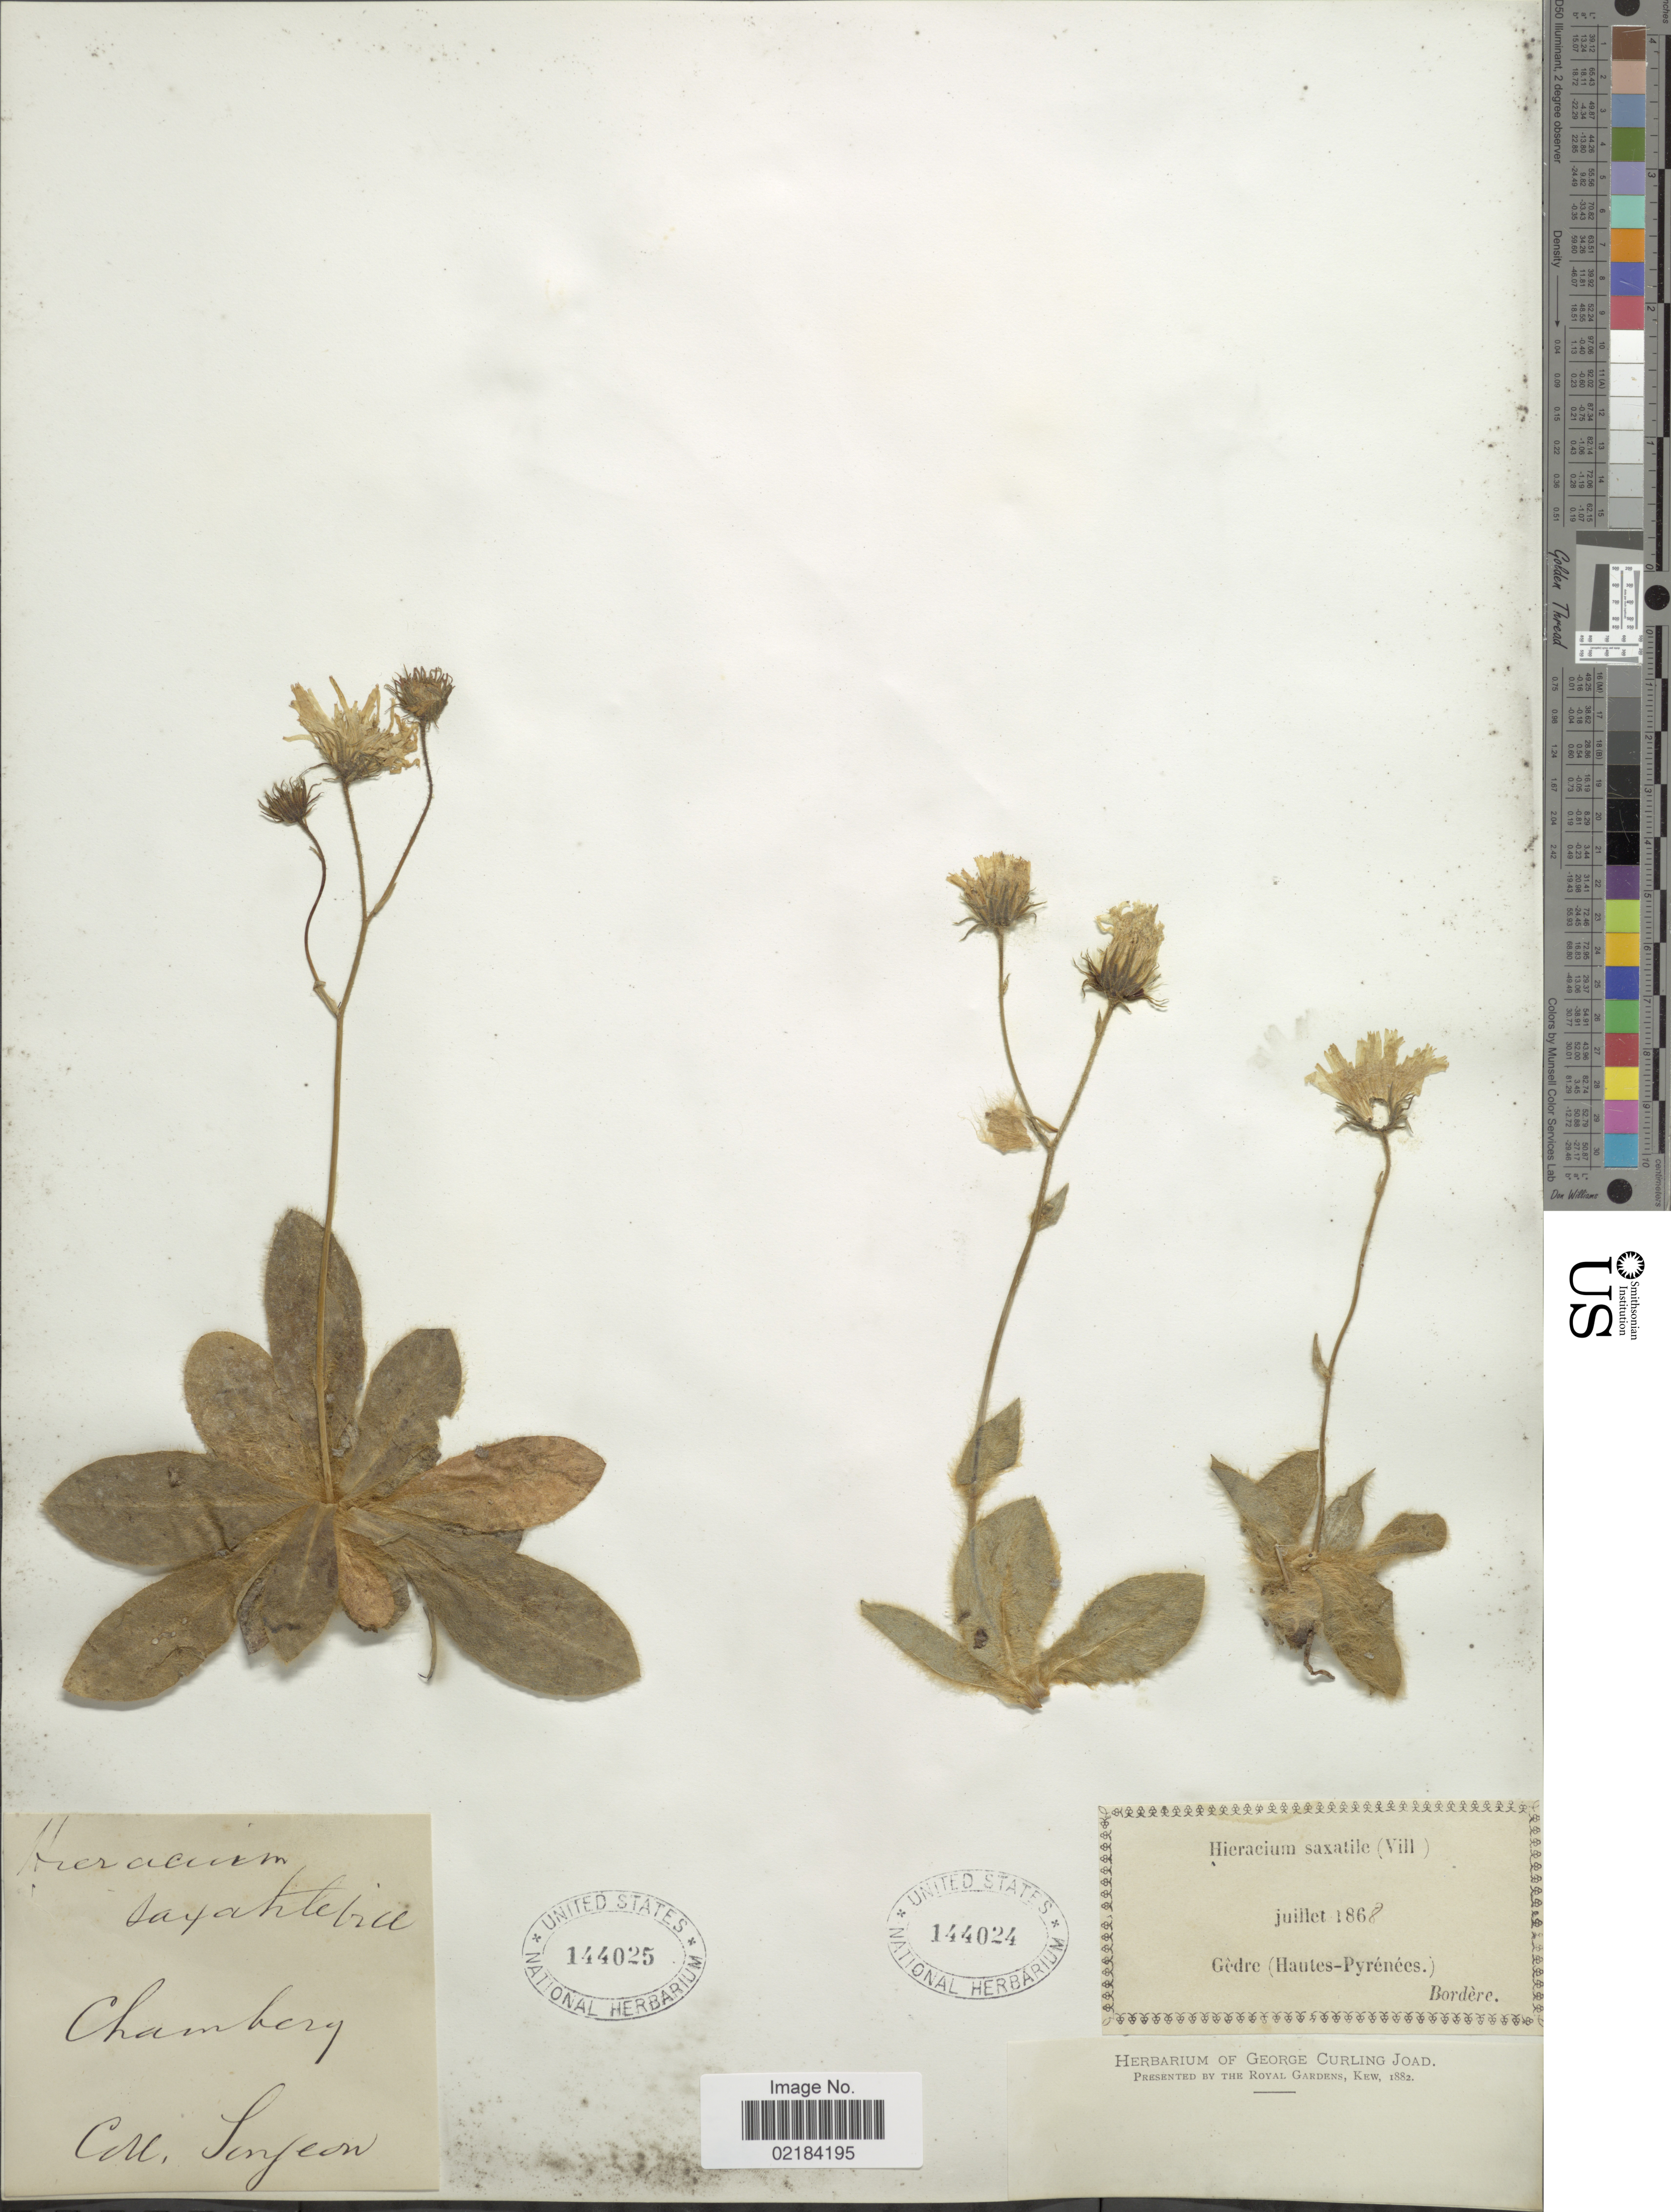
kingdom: Plantae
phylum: Tracheophyta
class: Magnoliopsida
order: Asterales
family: Asteraceae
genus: Hieracium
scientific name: Hieracium saxatile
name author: Jacq.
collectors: -. Bordère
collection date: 1868-07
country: France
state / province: Occitanie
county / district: Hautes-Pyrénées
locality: Gêdre (hautes-Pyrenees)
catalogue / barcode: US 144024-2